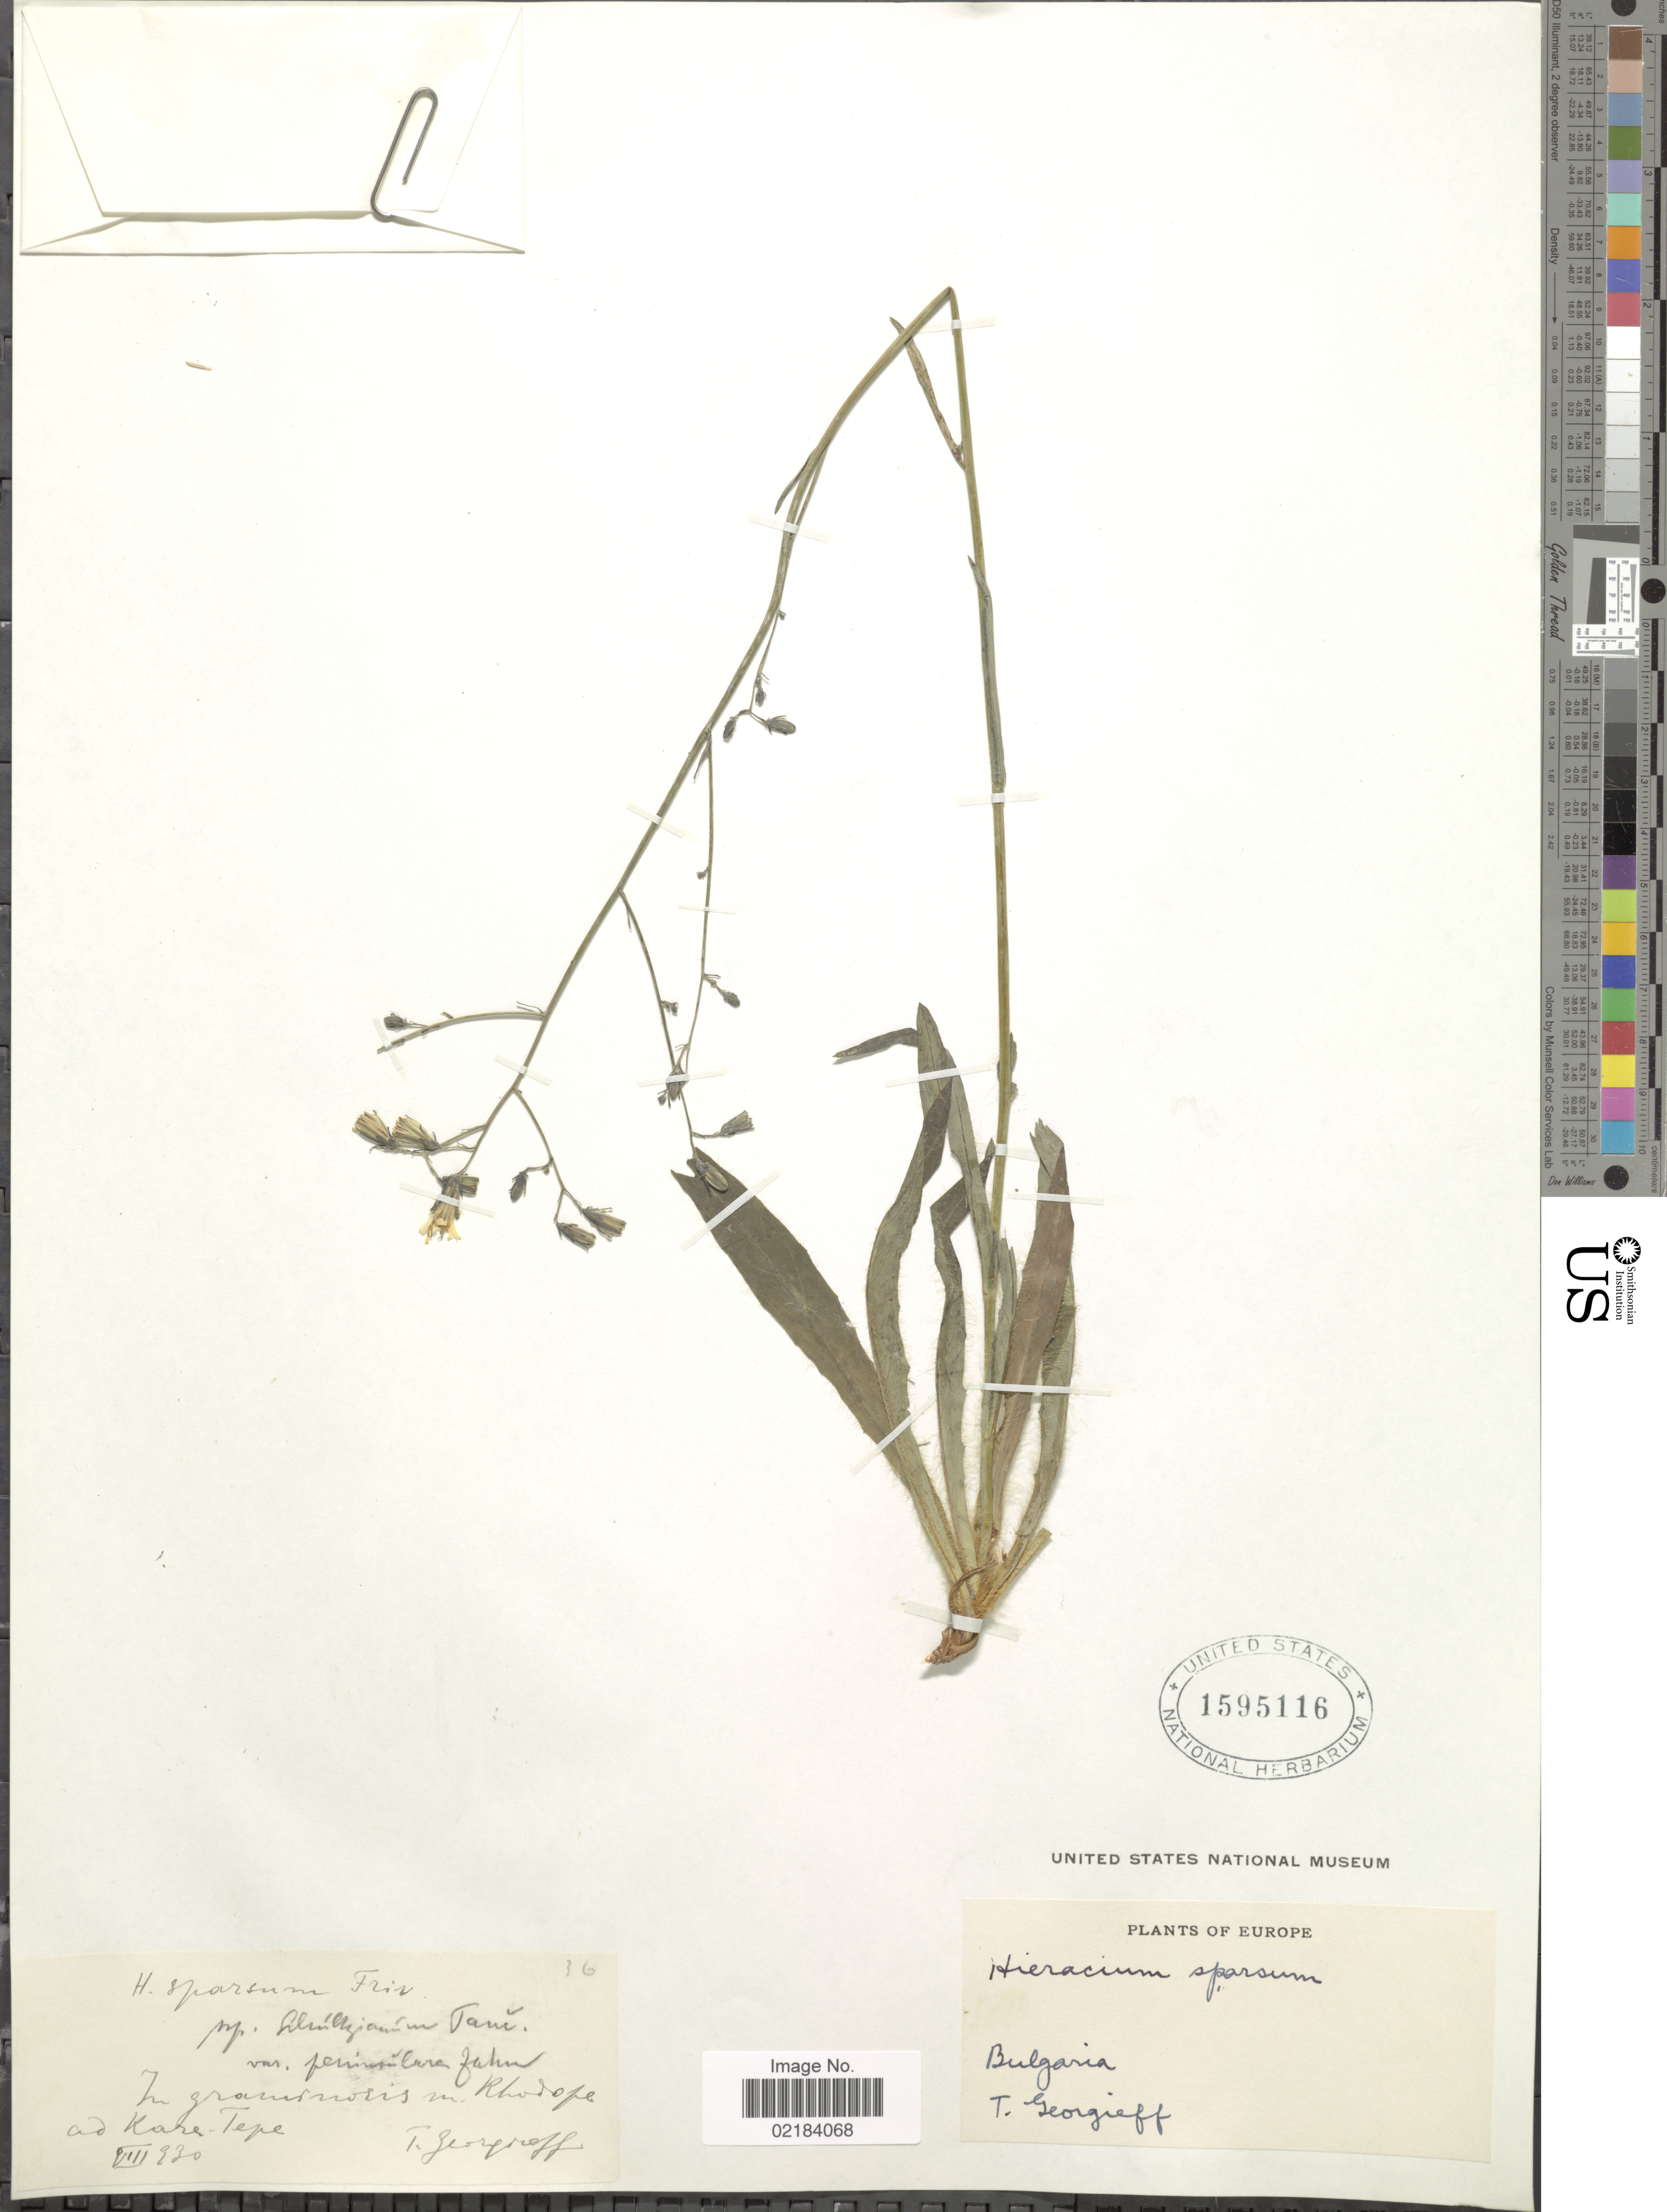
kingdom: Plantae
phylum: Tracheophyta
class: Magnoliopsida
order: Asterales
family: Asteraceae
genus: Hieracium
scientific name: Hieracium sparsum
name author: Friv.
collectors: T. Georgieff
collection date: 1930-08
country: Bulgaria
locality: In graminosis in Rhodope ad Kare Tepe [interpreted]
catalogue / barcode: US 1595116